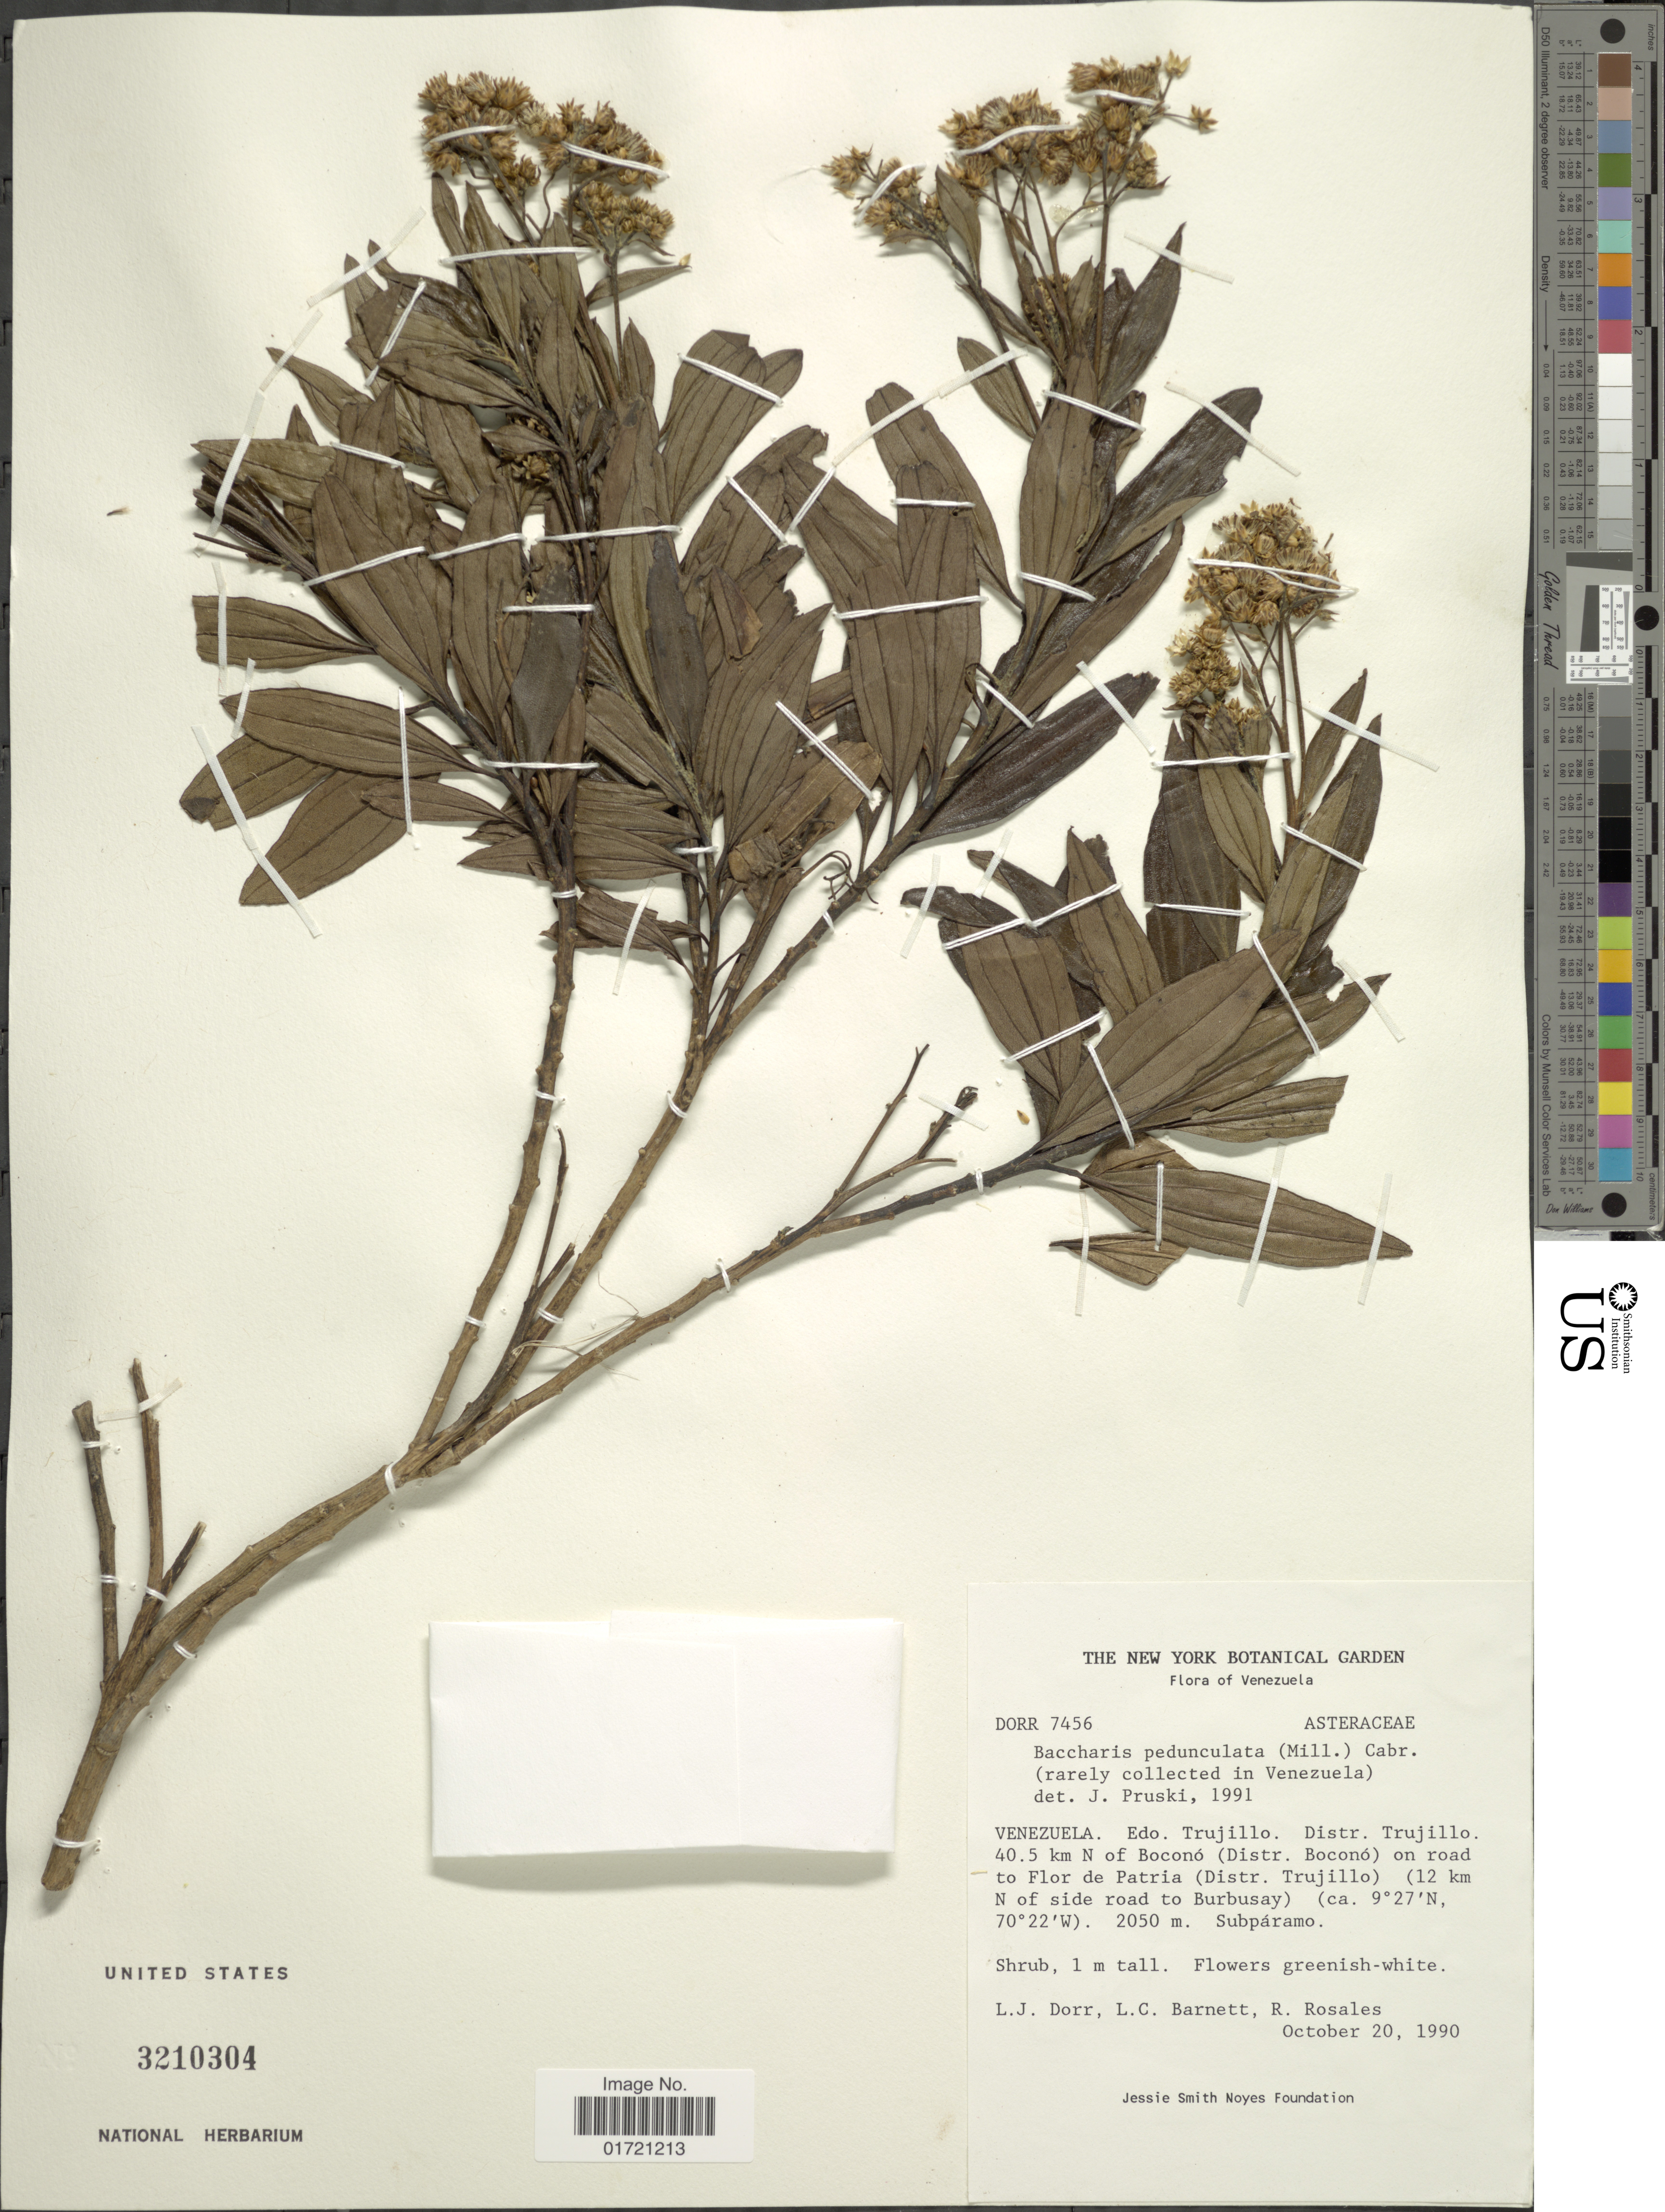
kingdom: Plantae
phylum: Tracheophyta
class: Magnoliopsida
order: Asterales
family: Asteraceae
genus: Baccharis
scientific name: Baccharis pedunculata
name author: (Mill.) Cabrera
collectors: L. J. Dorr, L. C. Barnett & R. Rosales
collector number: DORR 7456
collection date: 1990-10-20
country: Venezuela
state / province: Trujillo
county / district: Trujillo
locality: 40.5 km N of Boconó (Distr. Boconó) on road to Flor de Patria (Distr. Trujillo) (12 km N of side road to Burbusay).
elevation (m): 2050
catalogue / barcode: US 3210304